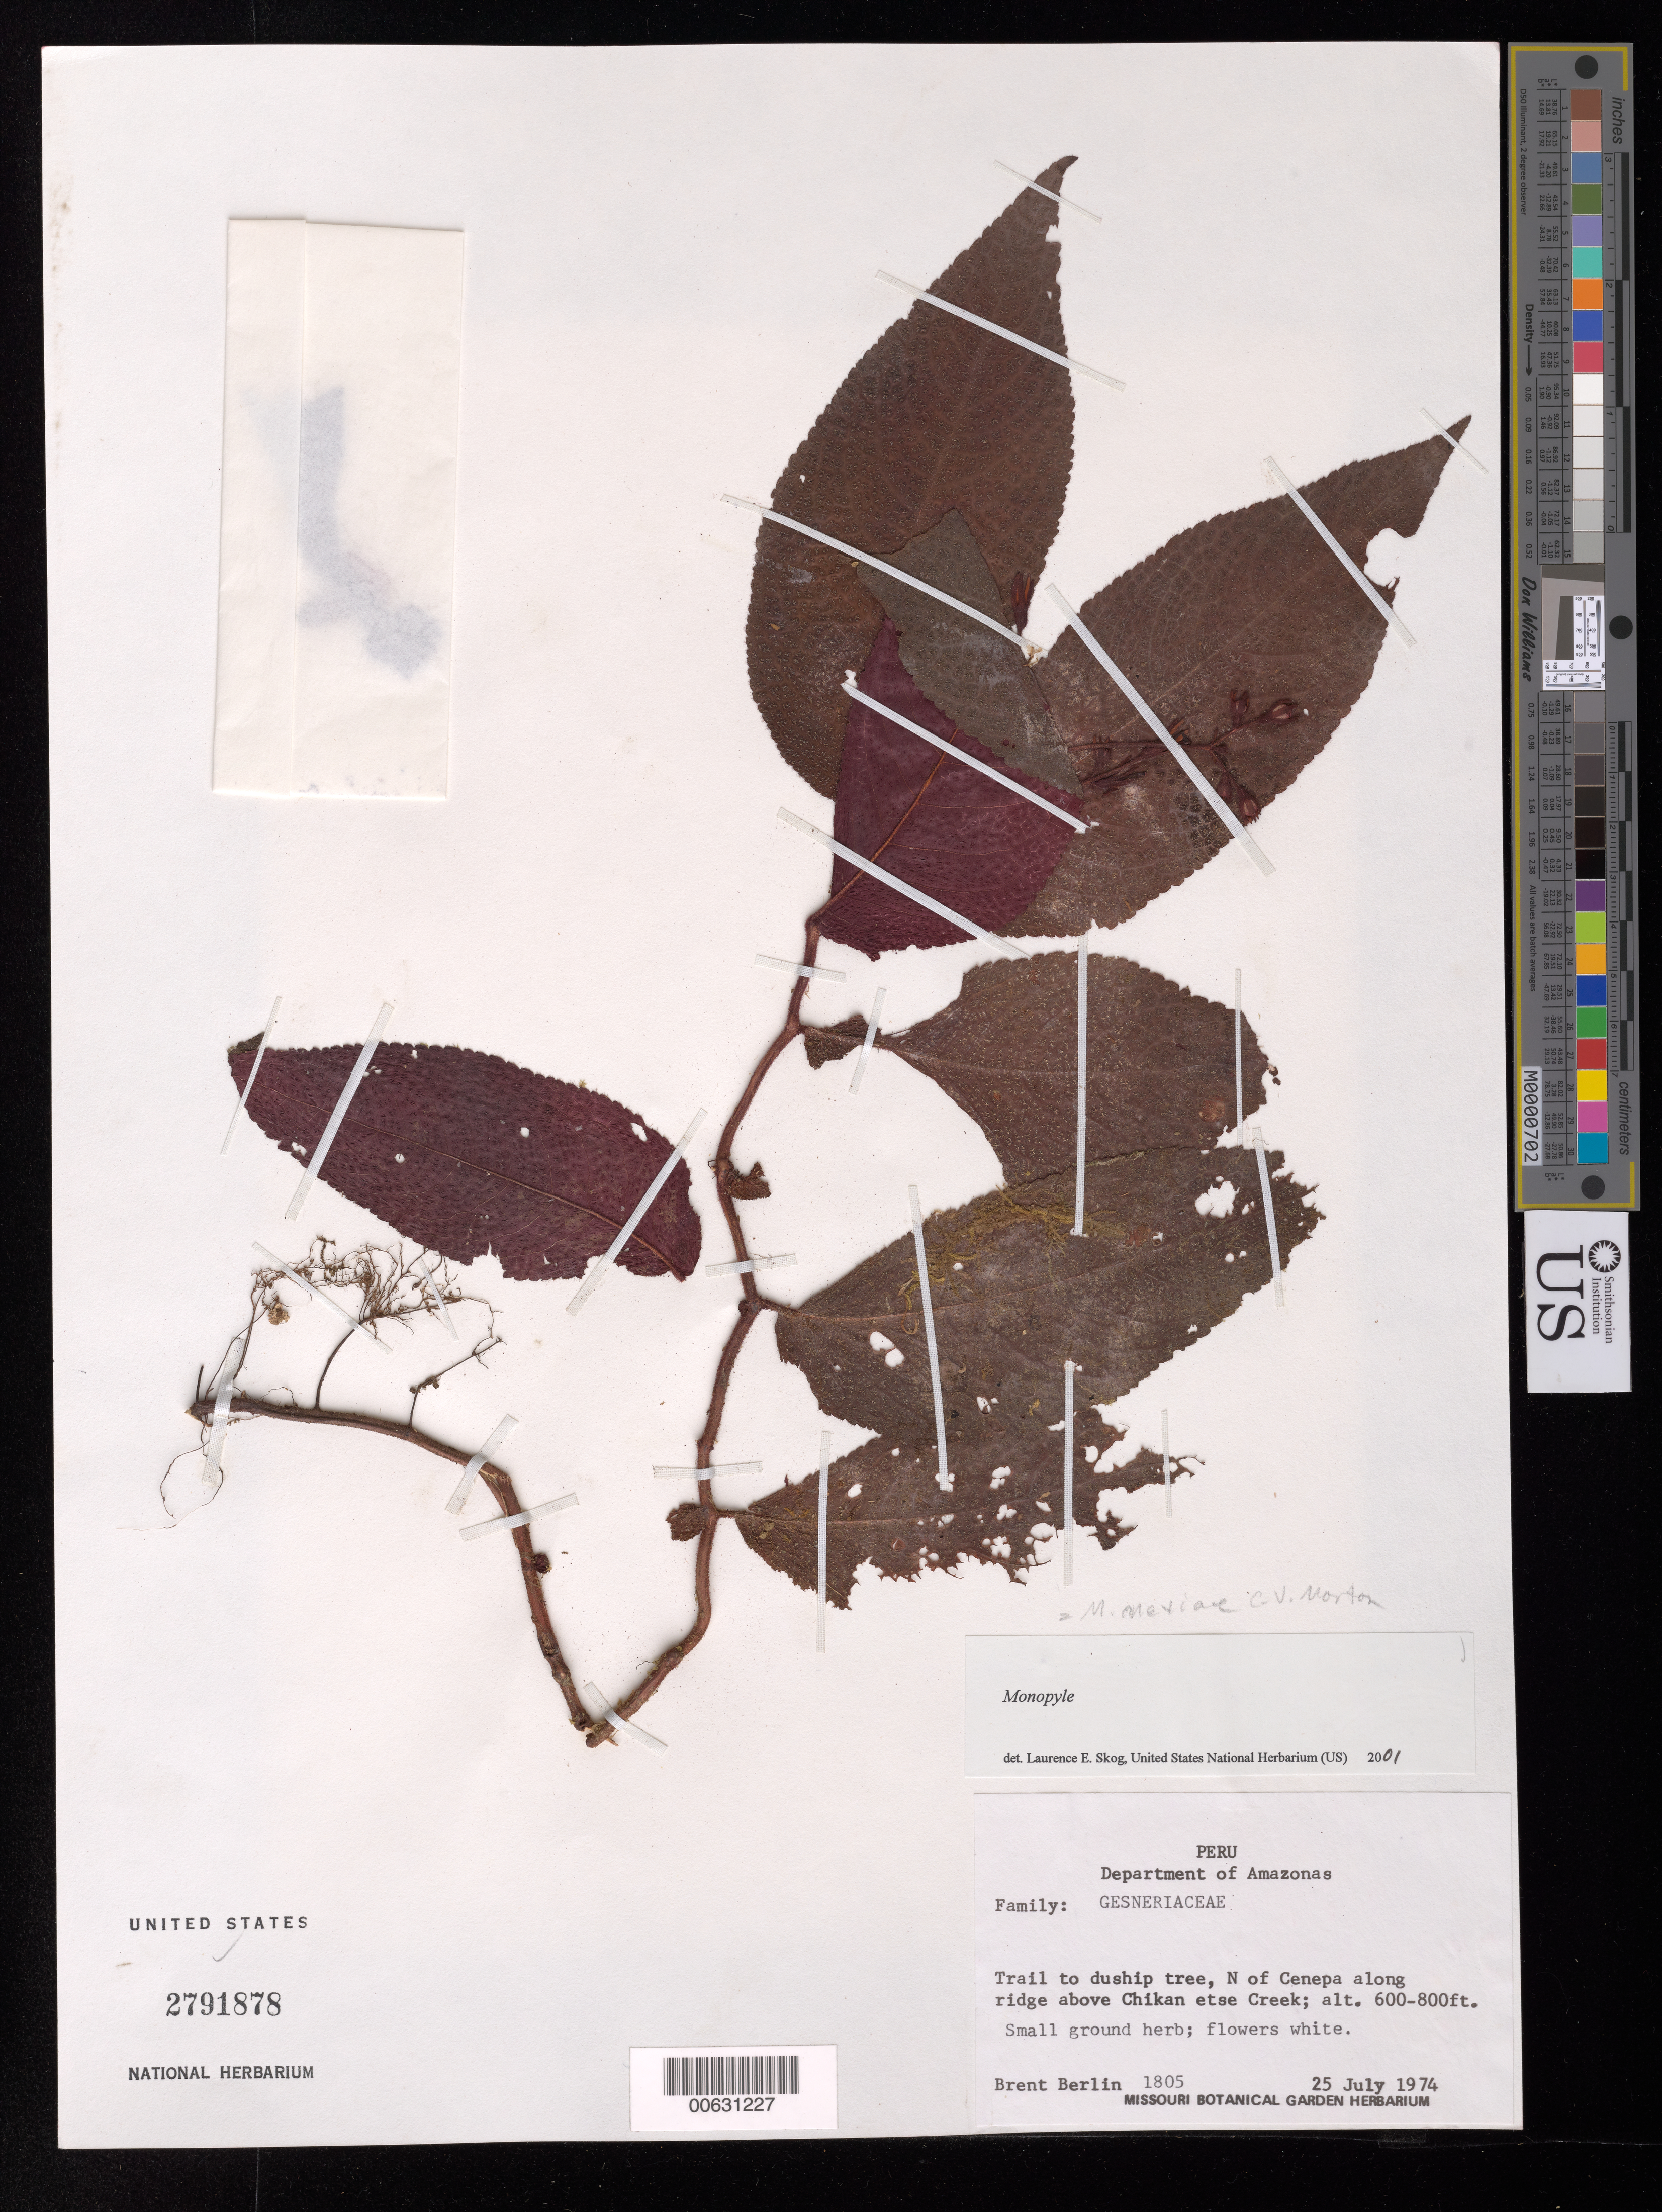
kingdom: Plantae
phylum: Tracheophyta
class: Magnoliopsida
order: Lamiales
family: Gesneriaceae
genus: Monopyle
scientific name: Monopyle mexiae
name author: C.V. Morton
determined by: Skog, Laurence E.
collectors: B. Berlin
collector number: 1805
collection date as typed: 25 Jul 1974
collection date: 1974-07-25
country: Peru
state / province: Amazonas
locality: Trail to duship tree, N of Cenepa along ridge above Chikan etse Creek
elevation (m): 183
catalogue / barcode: US 2791878